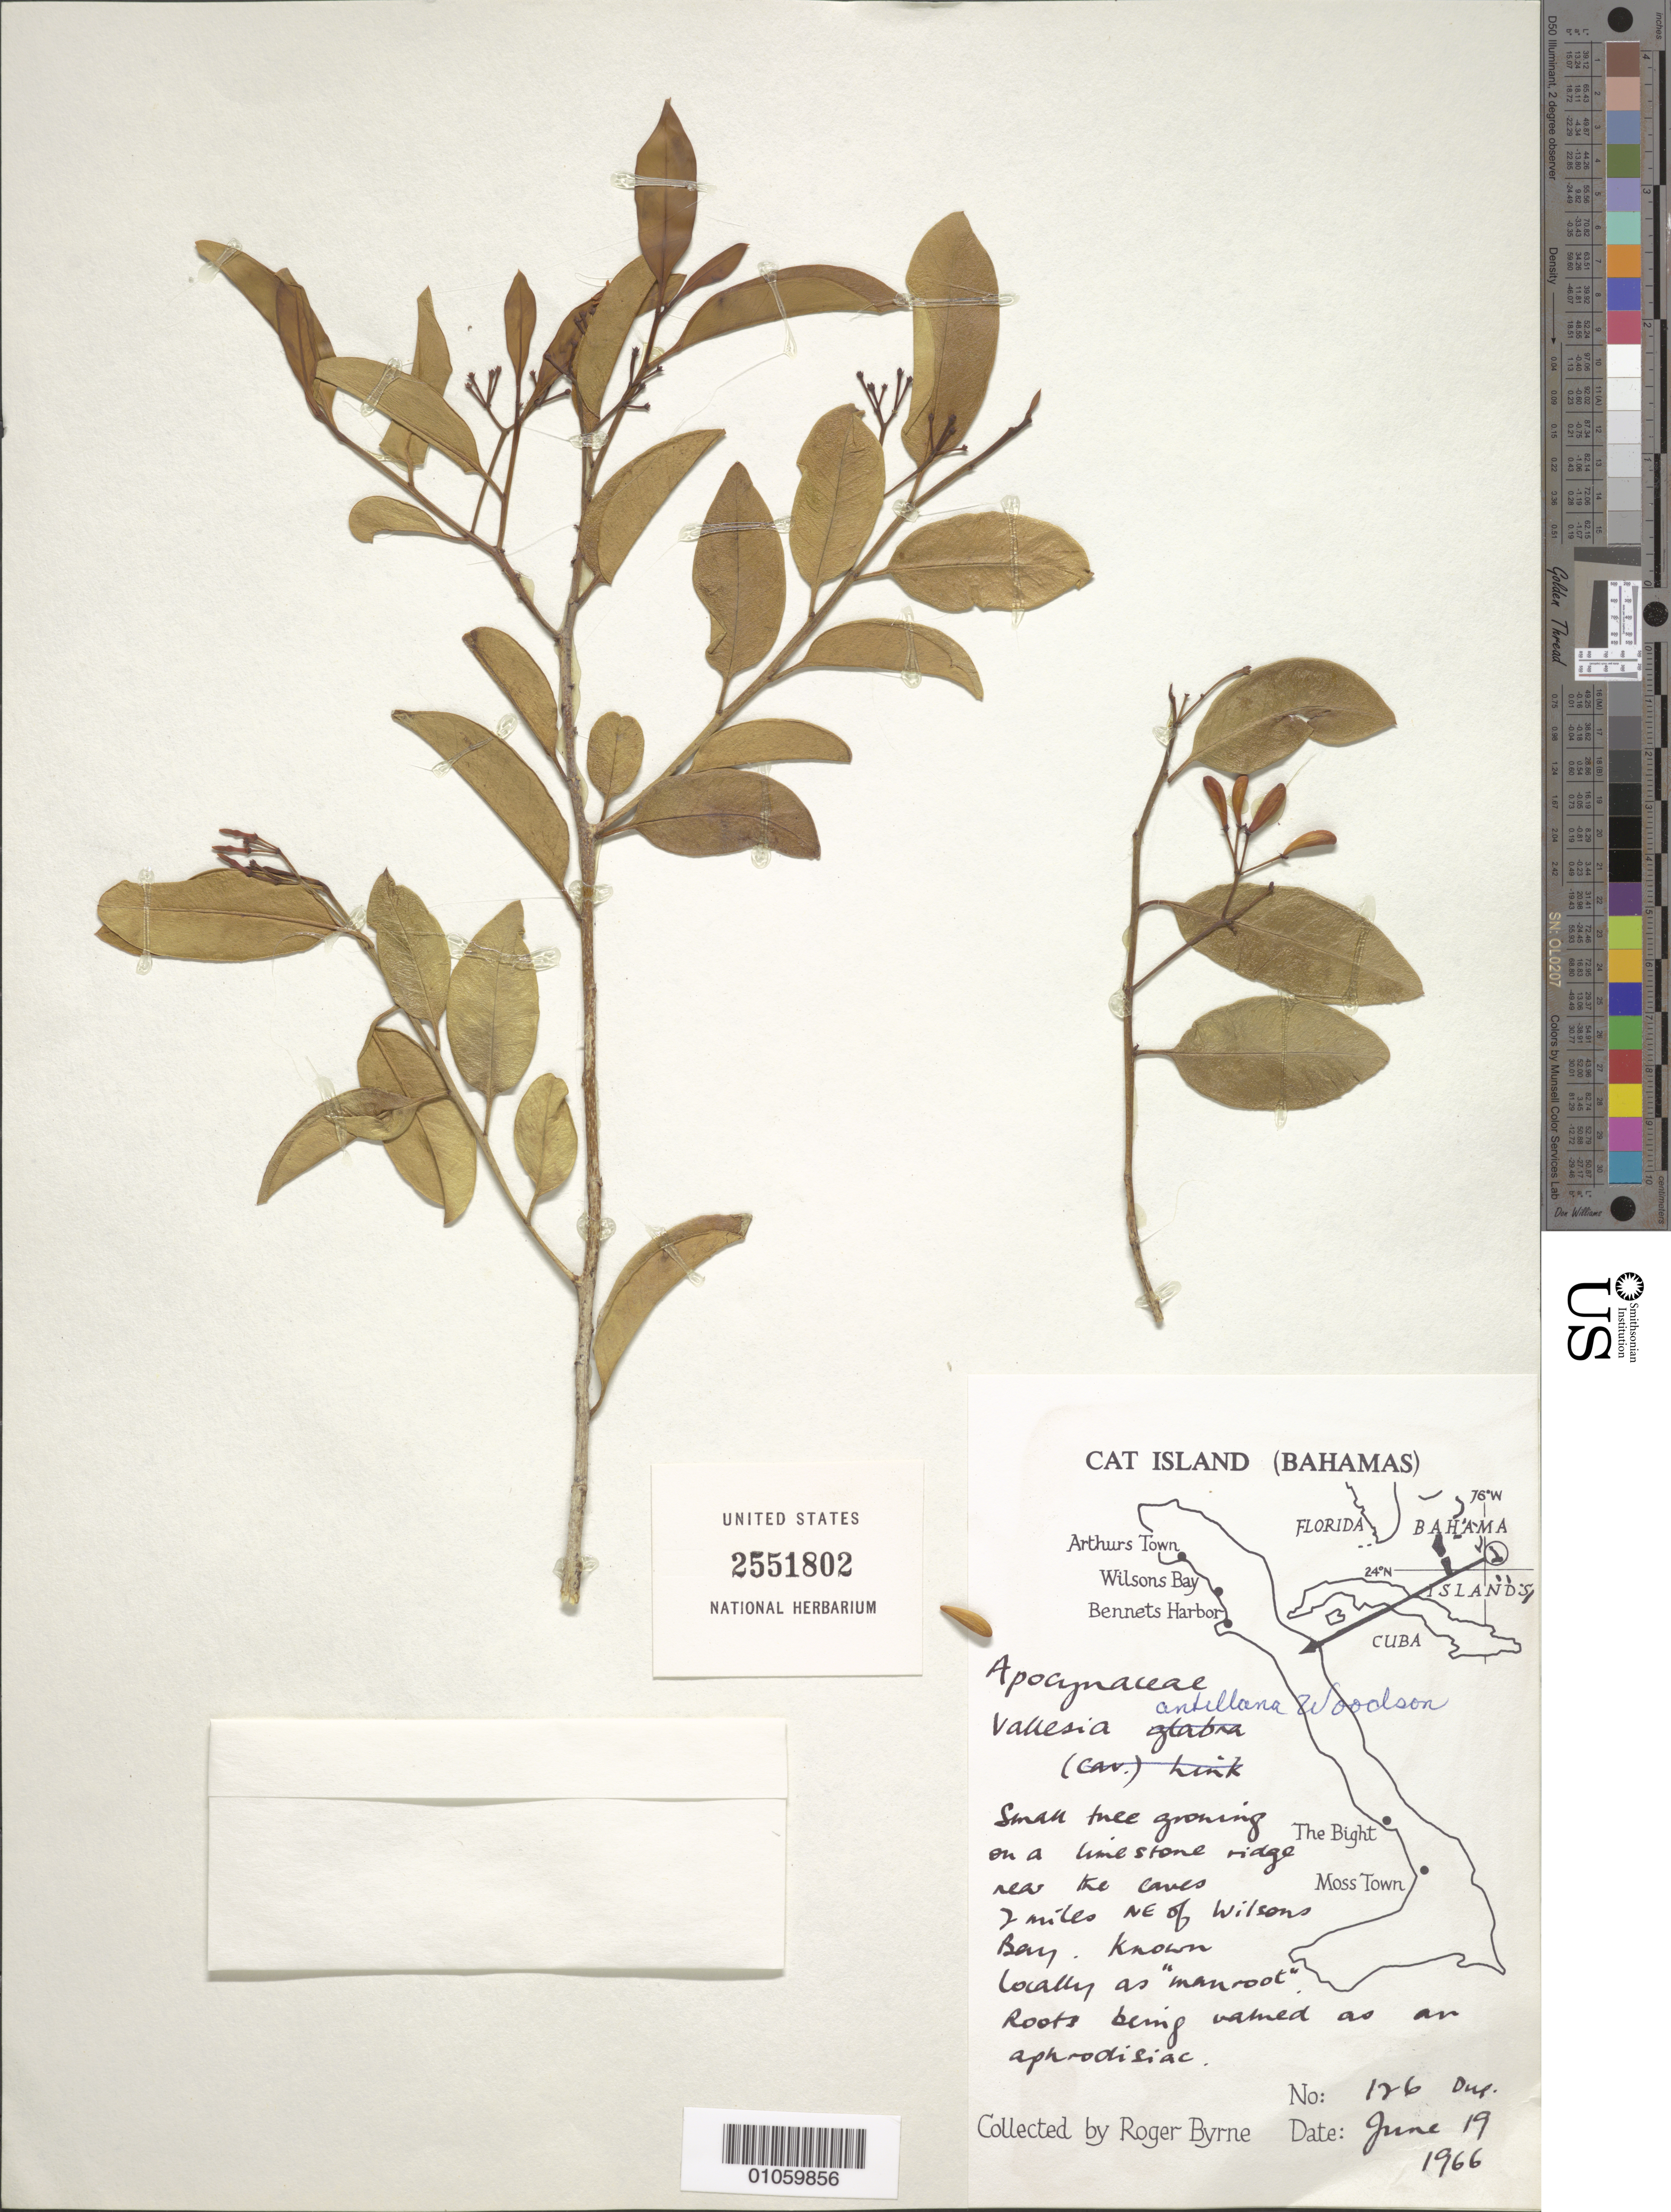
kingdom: Plantae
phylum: Tracheophyta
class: Magnoliopsida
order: Gentianales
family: Apocynaceae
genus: Vallesia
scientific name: Vallesia antillana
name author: Woodson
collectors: R. Byrne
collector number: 126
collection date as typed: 19 Jun 1966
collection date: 1966-06-19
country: Bahamas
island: Cat I.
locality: Ridge near the caves, 2 miles NE of Wilson Bay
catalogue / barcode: US 2551802